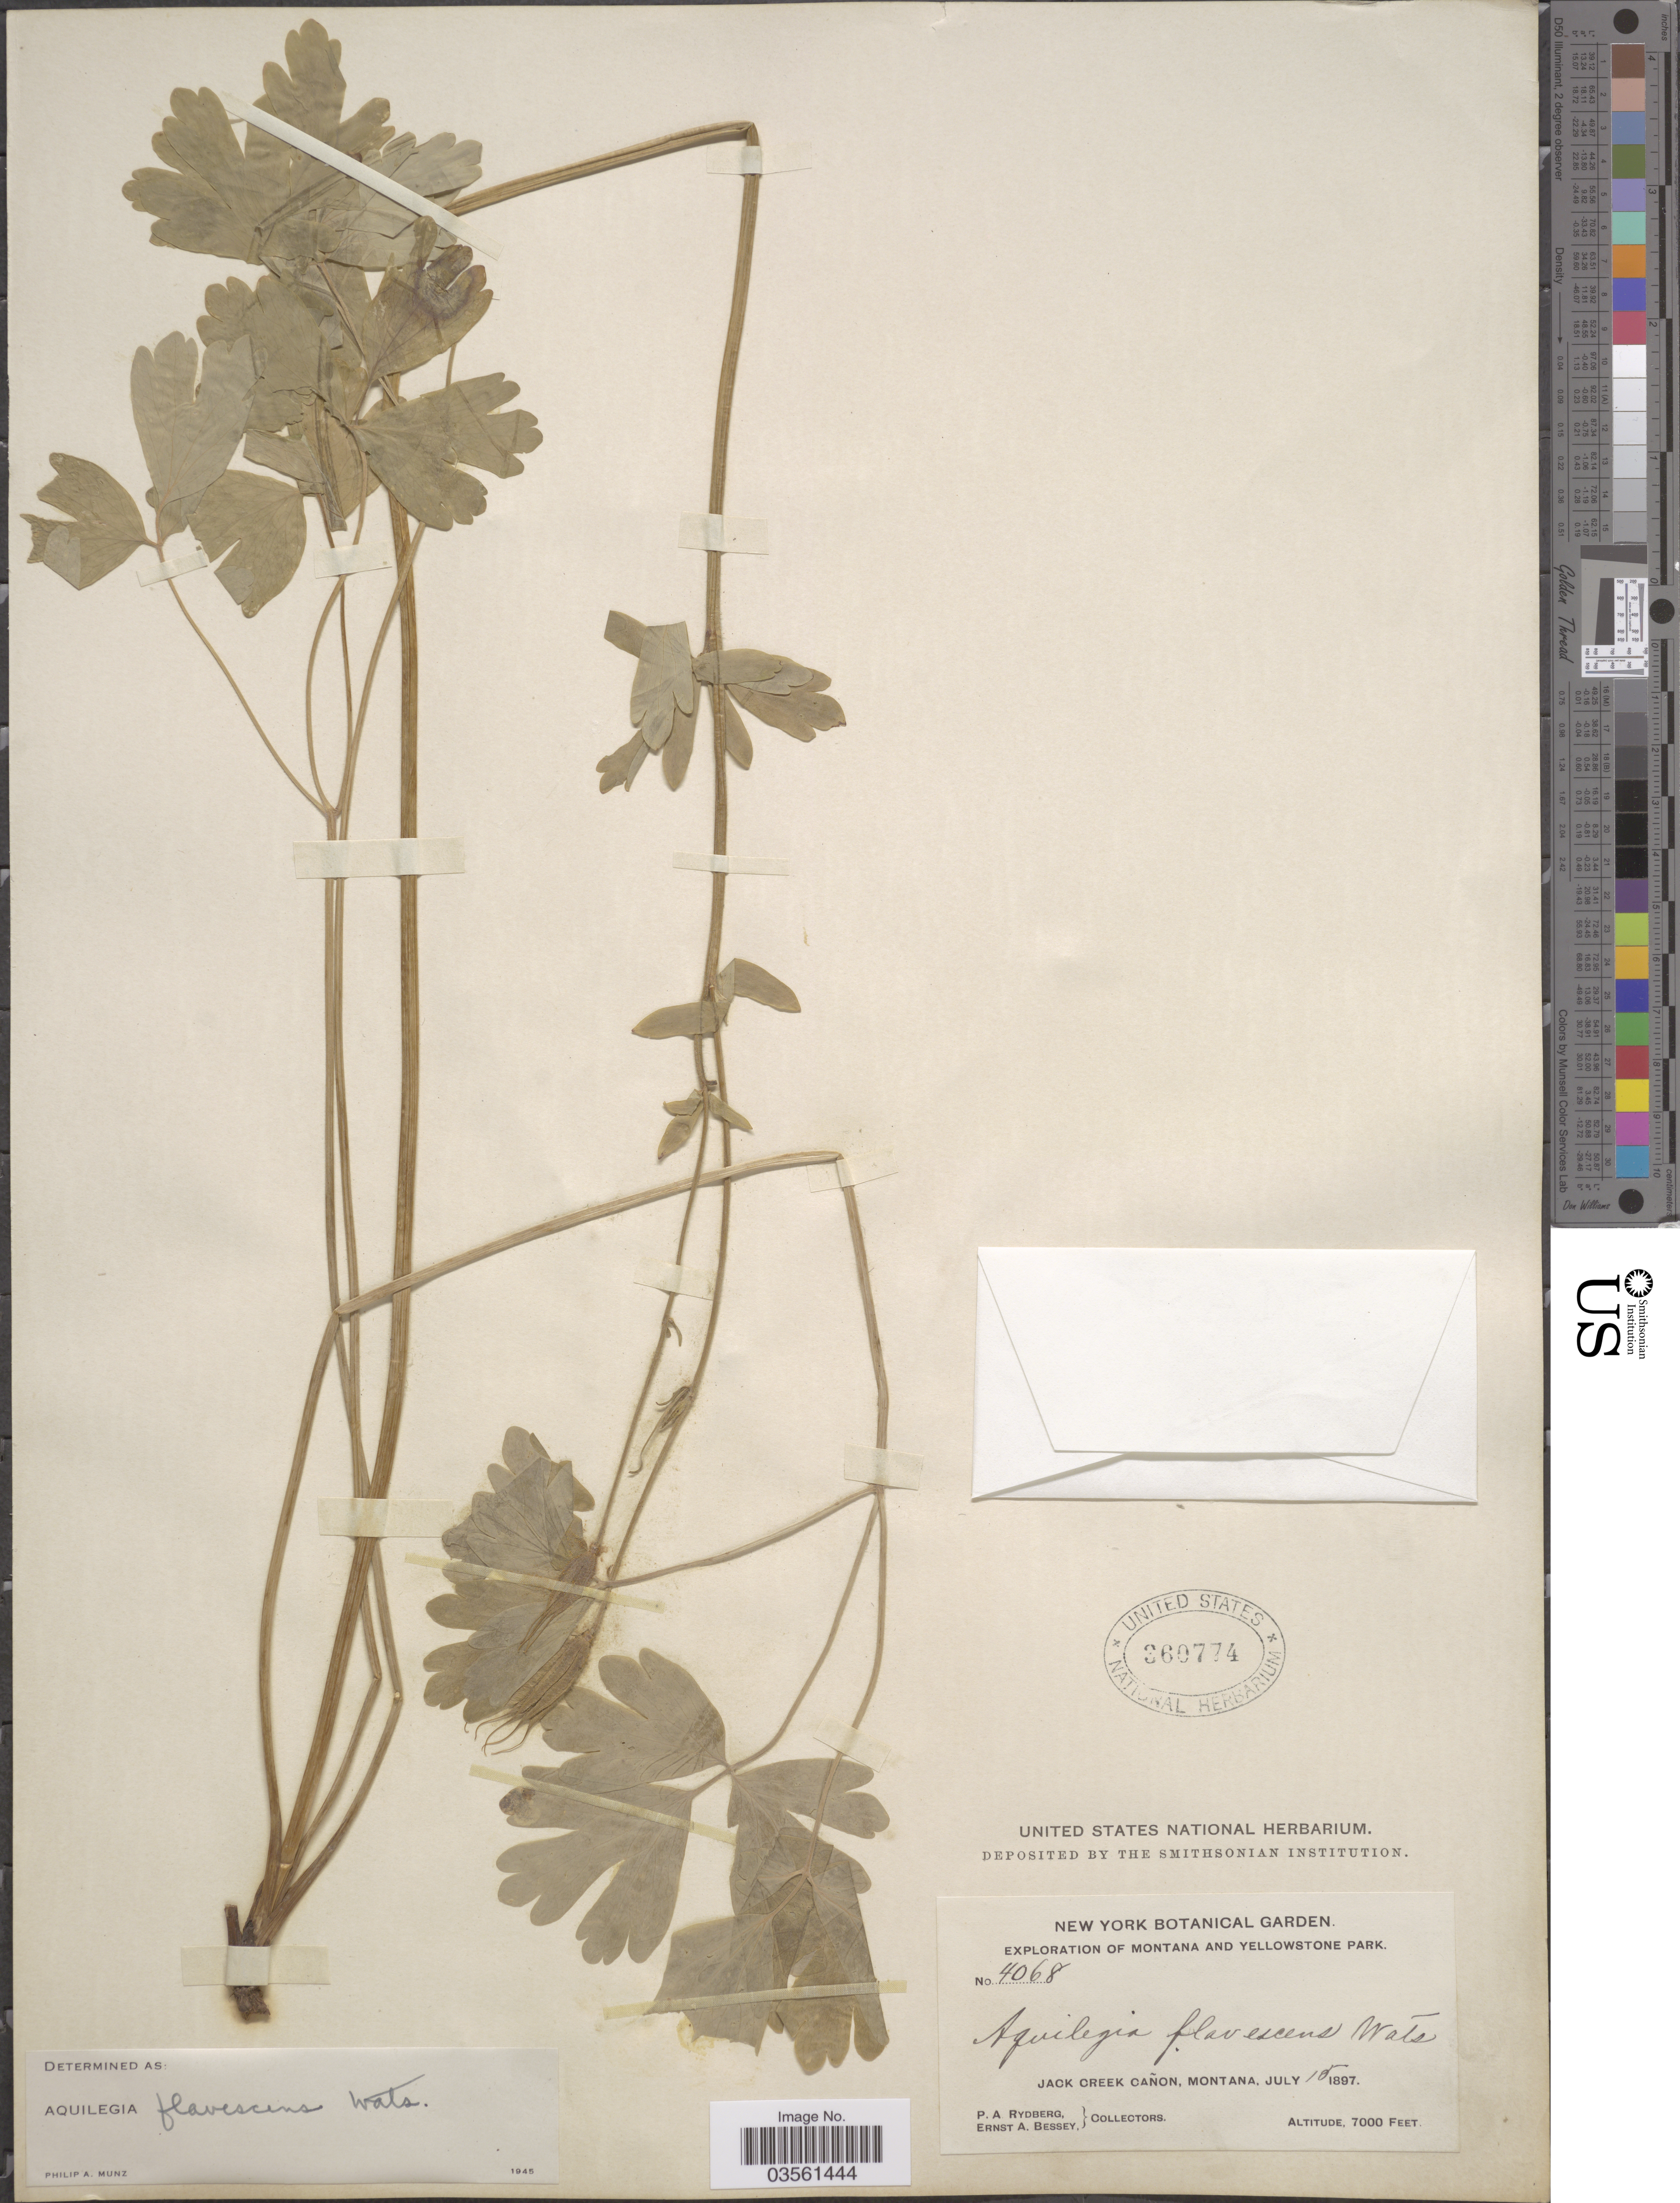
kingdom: Plantae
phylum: Tracheophyta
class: Magnoliopsida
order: Ranunculales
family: Ranunculaceae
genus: Aquilegia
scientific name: Aquilegia flavescens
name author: S. Watson in C. King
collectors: P. A. Rydberg & E. A. Bessey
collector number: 4068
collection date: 1897-07-15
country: United States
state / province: Montana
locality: Yellowstone Park. Jack Creek Cañon.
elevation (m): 2134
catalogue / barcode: US 360774